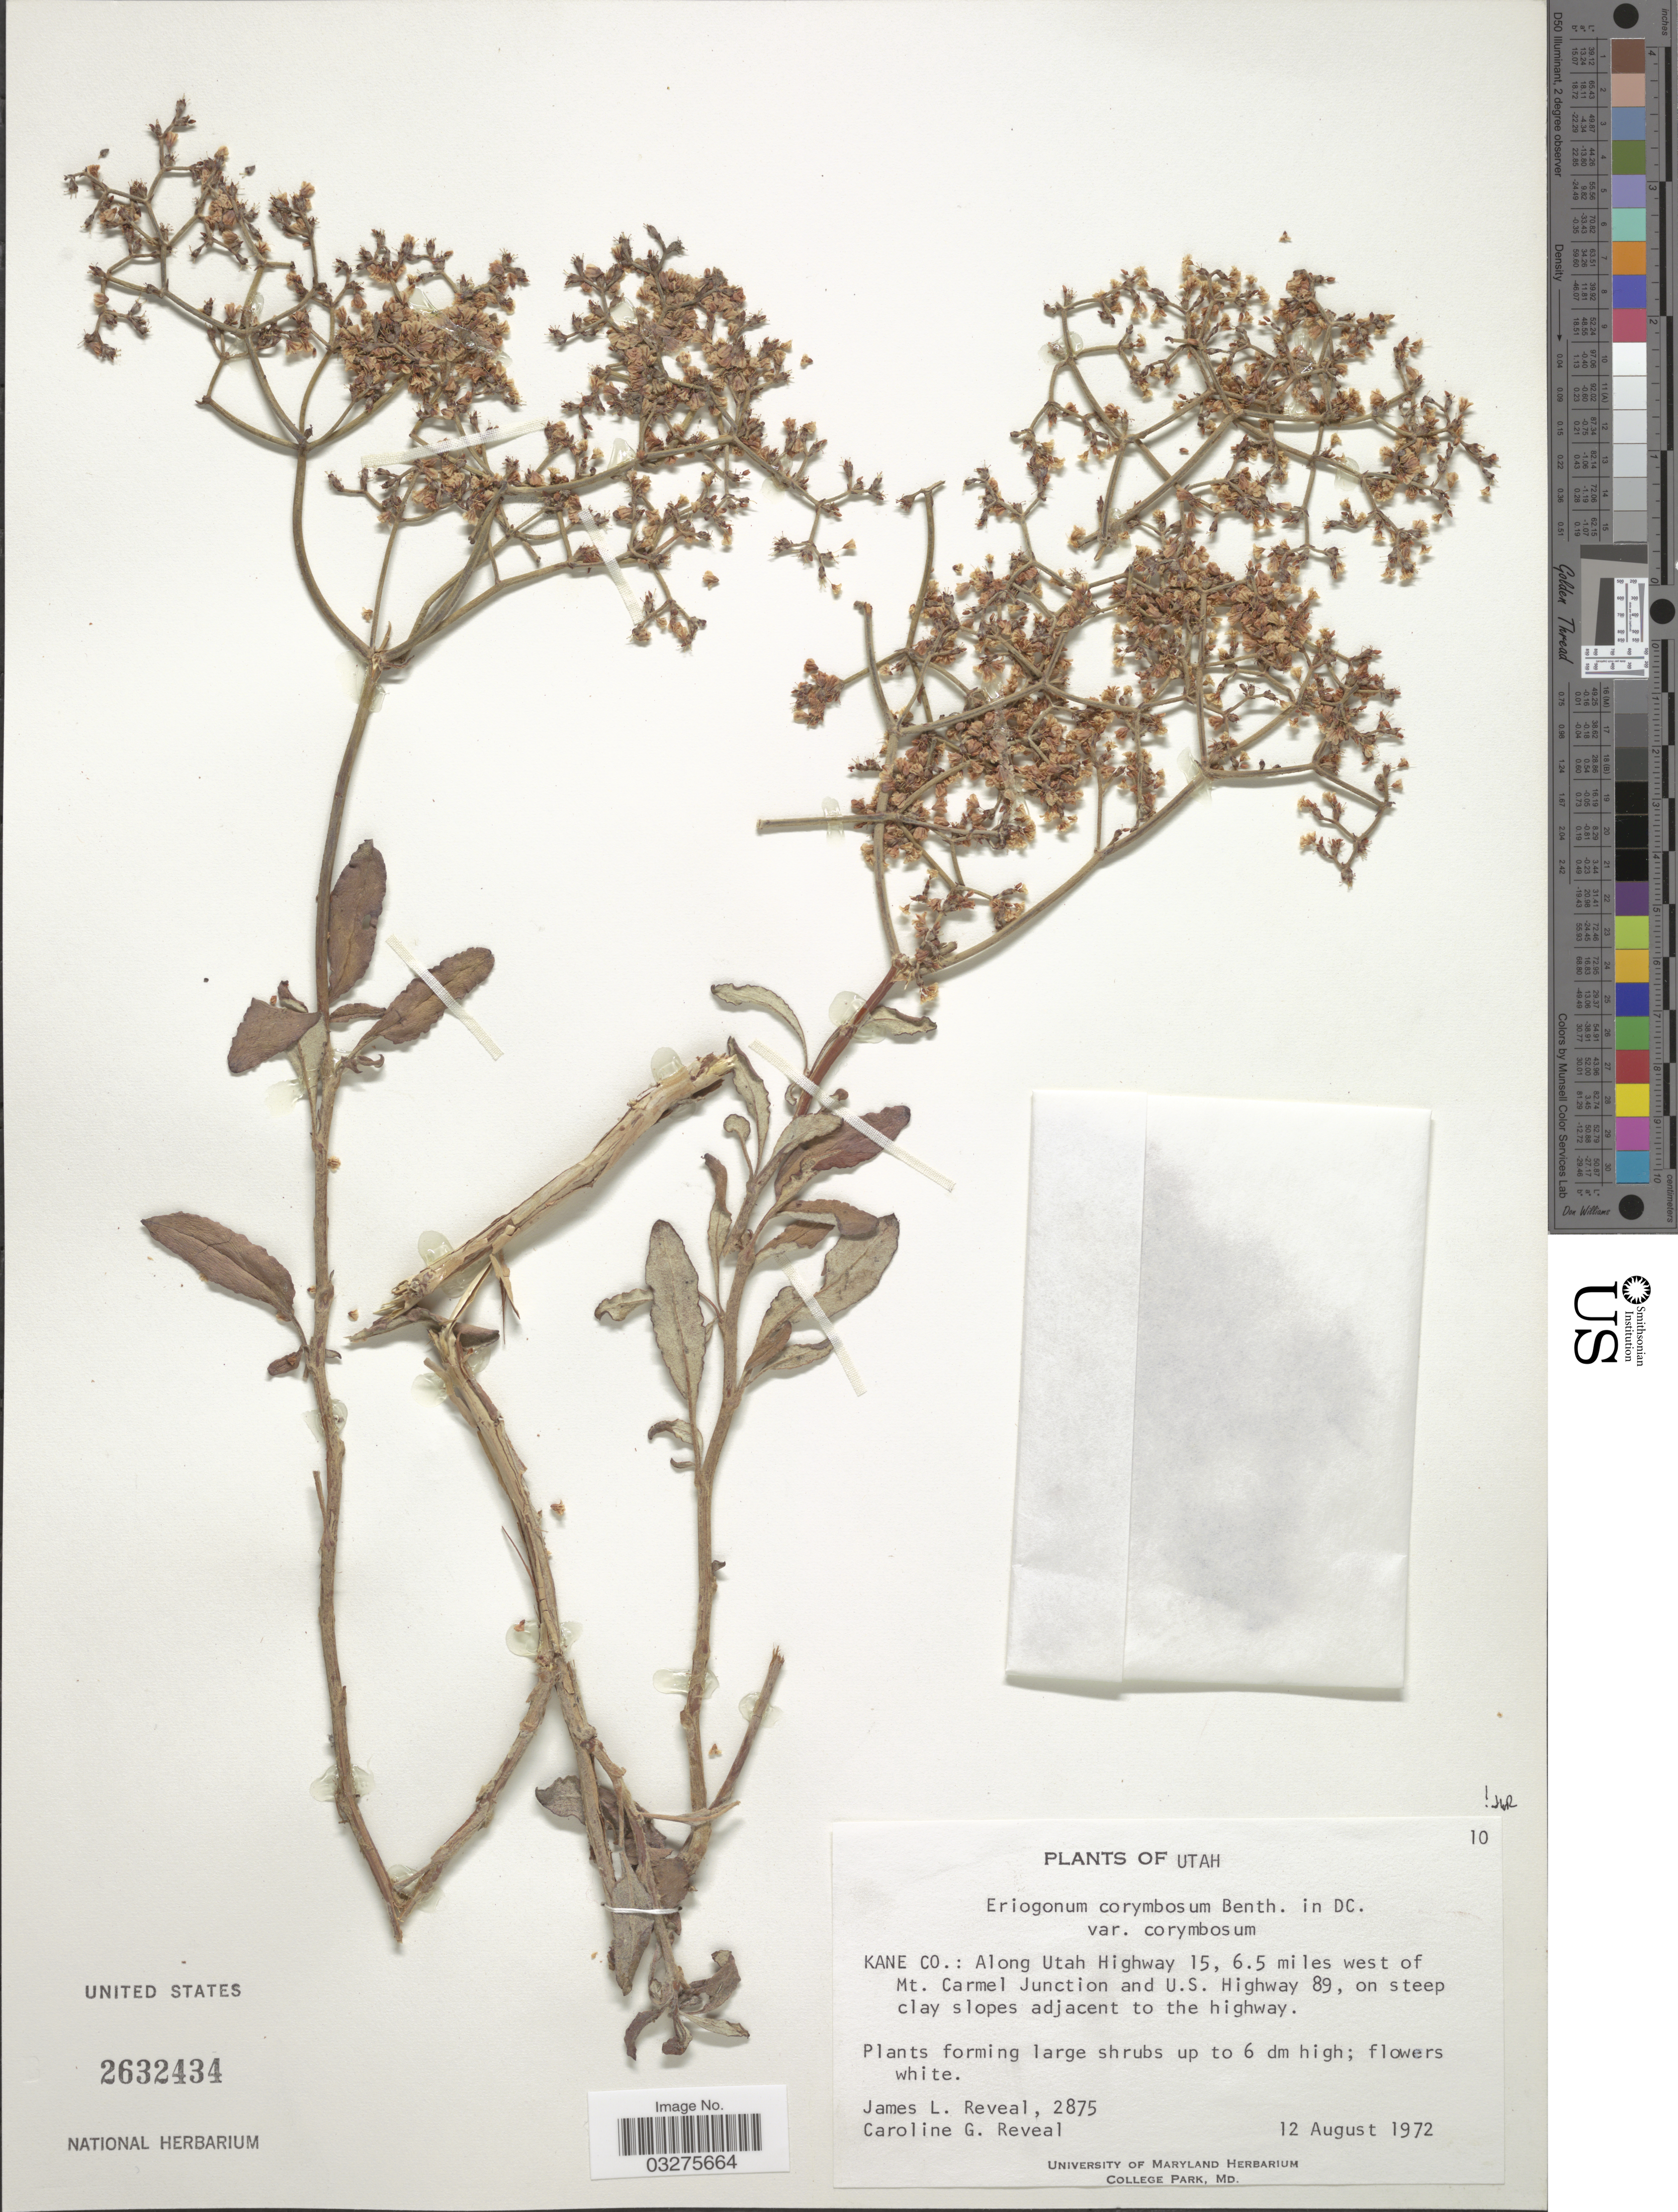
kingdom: Plantae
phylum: Tracheophyta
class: Magnoliopsida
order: Caryophyllales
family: Polygonaceae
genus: Eriogonum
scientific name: Eriogonum corymbosum var. corymbosum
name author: Benth.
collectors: J. L. Reveal & C. G. Reveal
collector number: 2875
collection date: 1972-08-12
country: United States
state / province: Utah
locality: Kane Co.: Along Utah Highway 15, 6.5 miles west of Mt. Carmel Junction and U.S. Highway 89.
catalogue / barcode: US 2632434